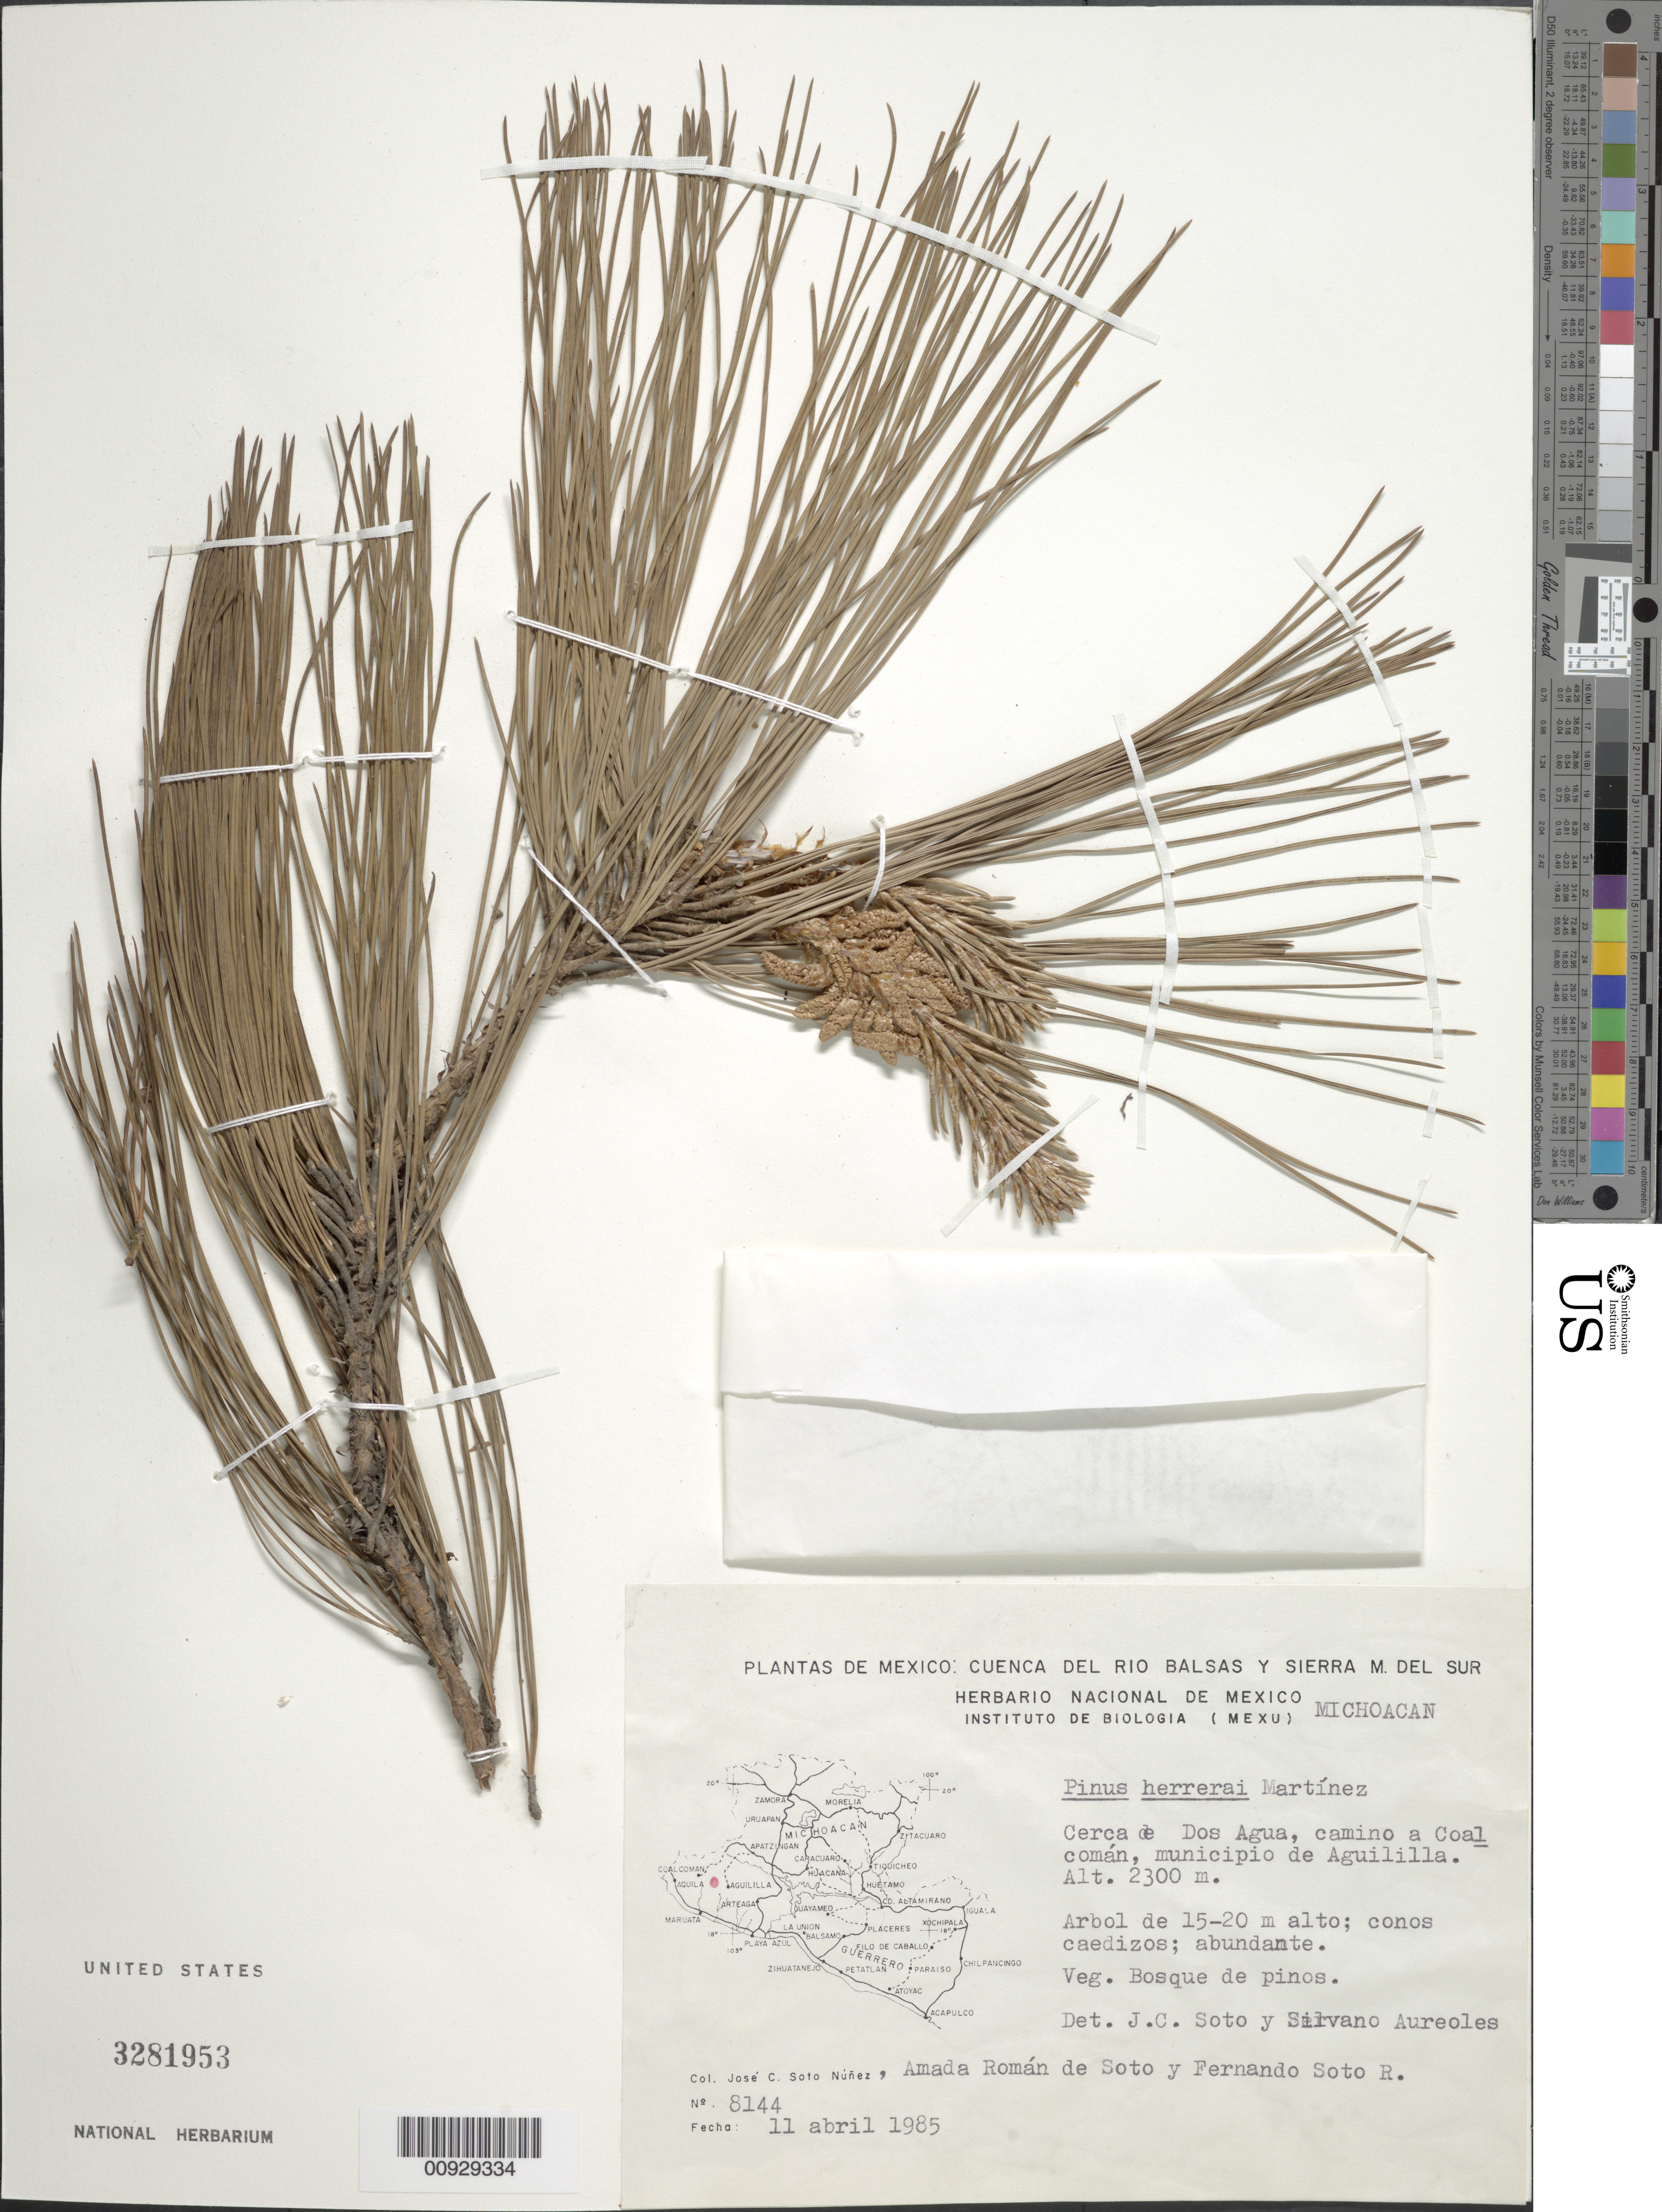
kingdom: Plantae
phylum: Tracheophyta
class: Pinopsida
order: Pinales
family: Pinaceae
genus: Pinus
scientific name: Pinus herrerae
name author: Martínez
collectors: J. C. Soto Núñez, Roman de Soto, A. & F. Soto R.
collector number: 8144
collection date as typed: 11 Apr 1985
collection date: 1985-04-11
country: Mexico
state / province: Michoacán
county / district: Aguililla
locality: Cerca de Dos Aguas, camino a Coalcomán.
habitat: Bosque de pinos.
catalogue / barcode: US 3281953